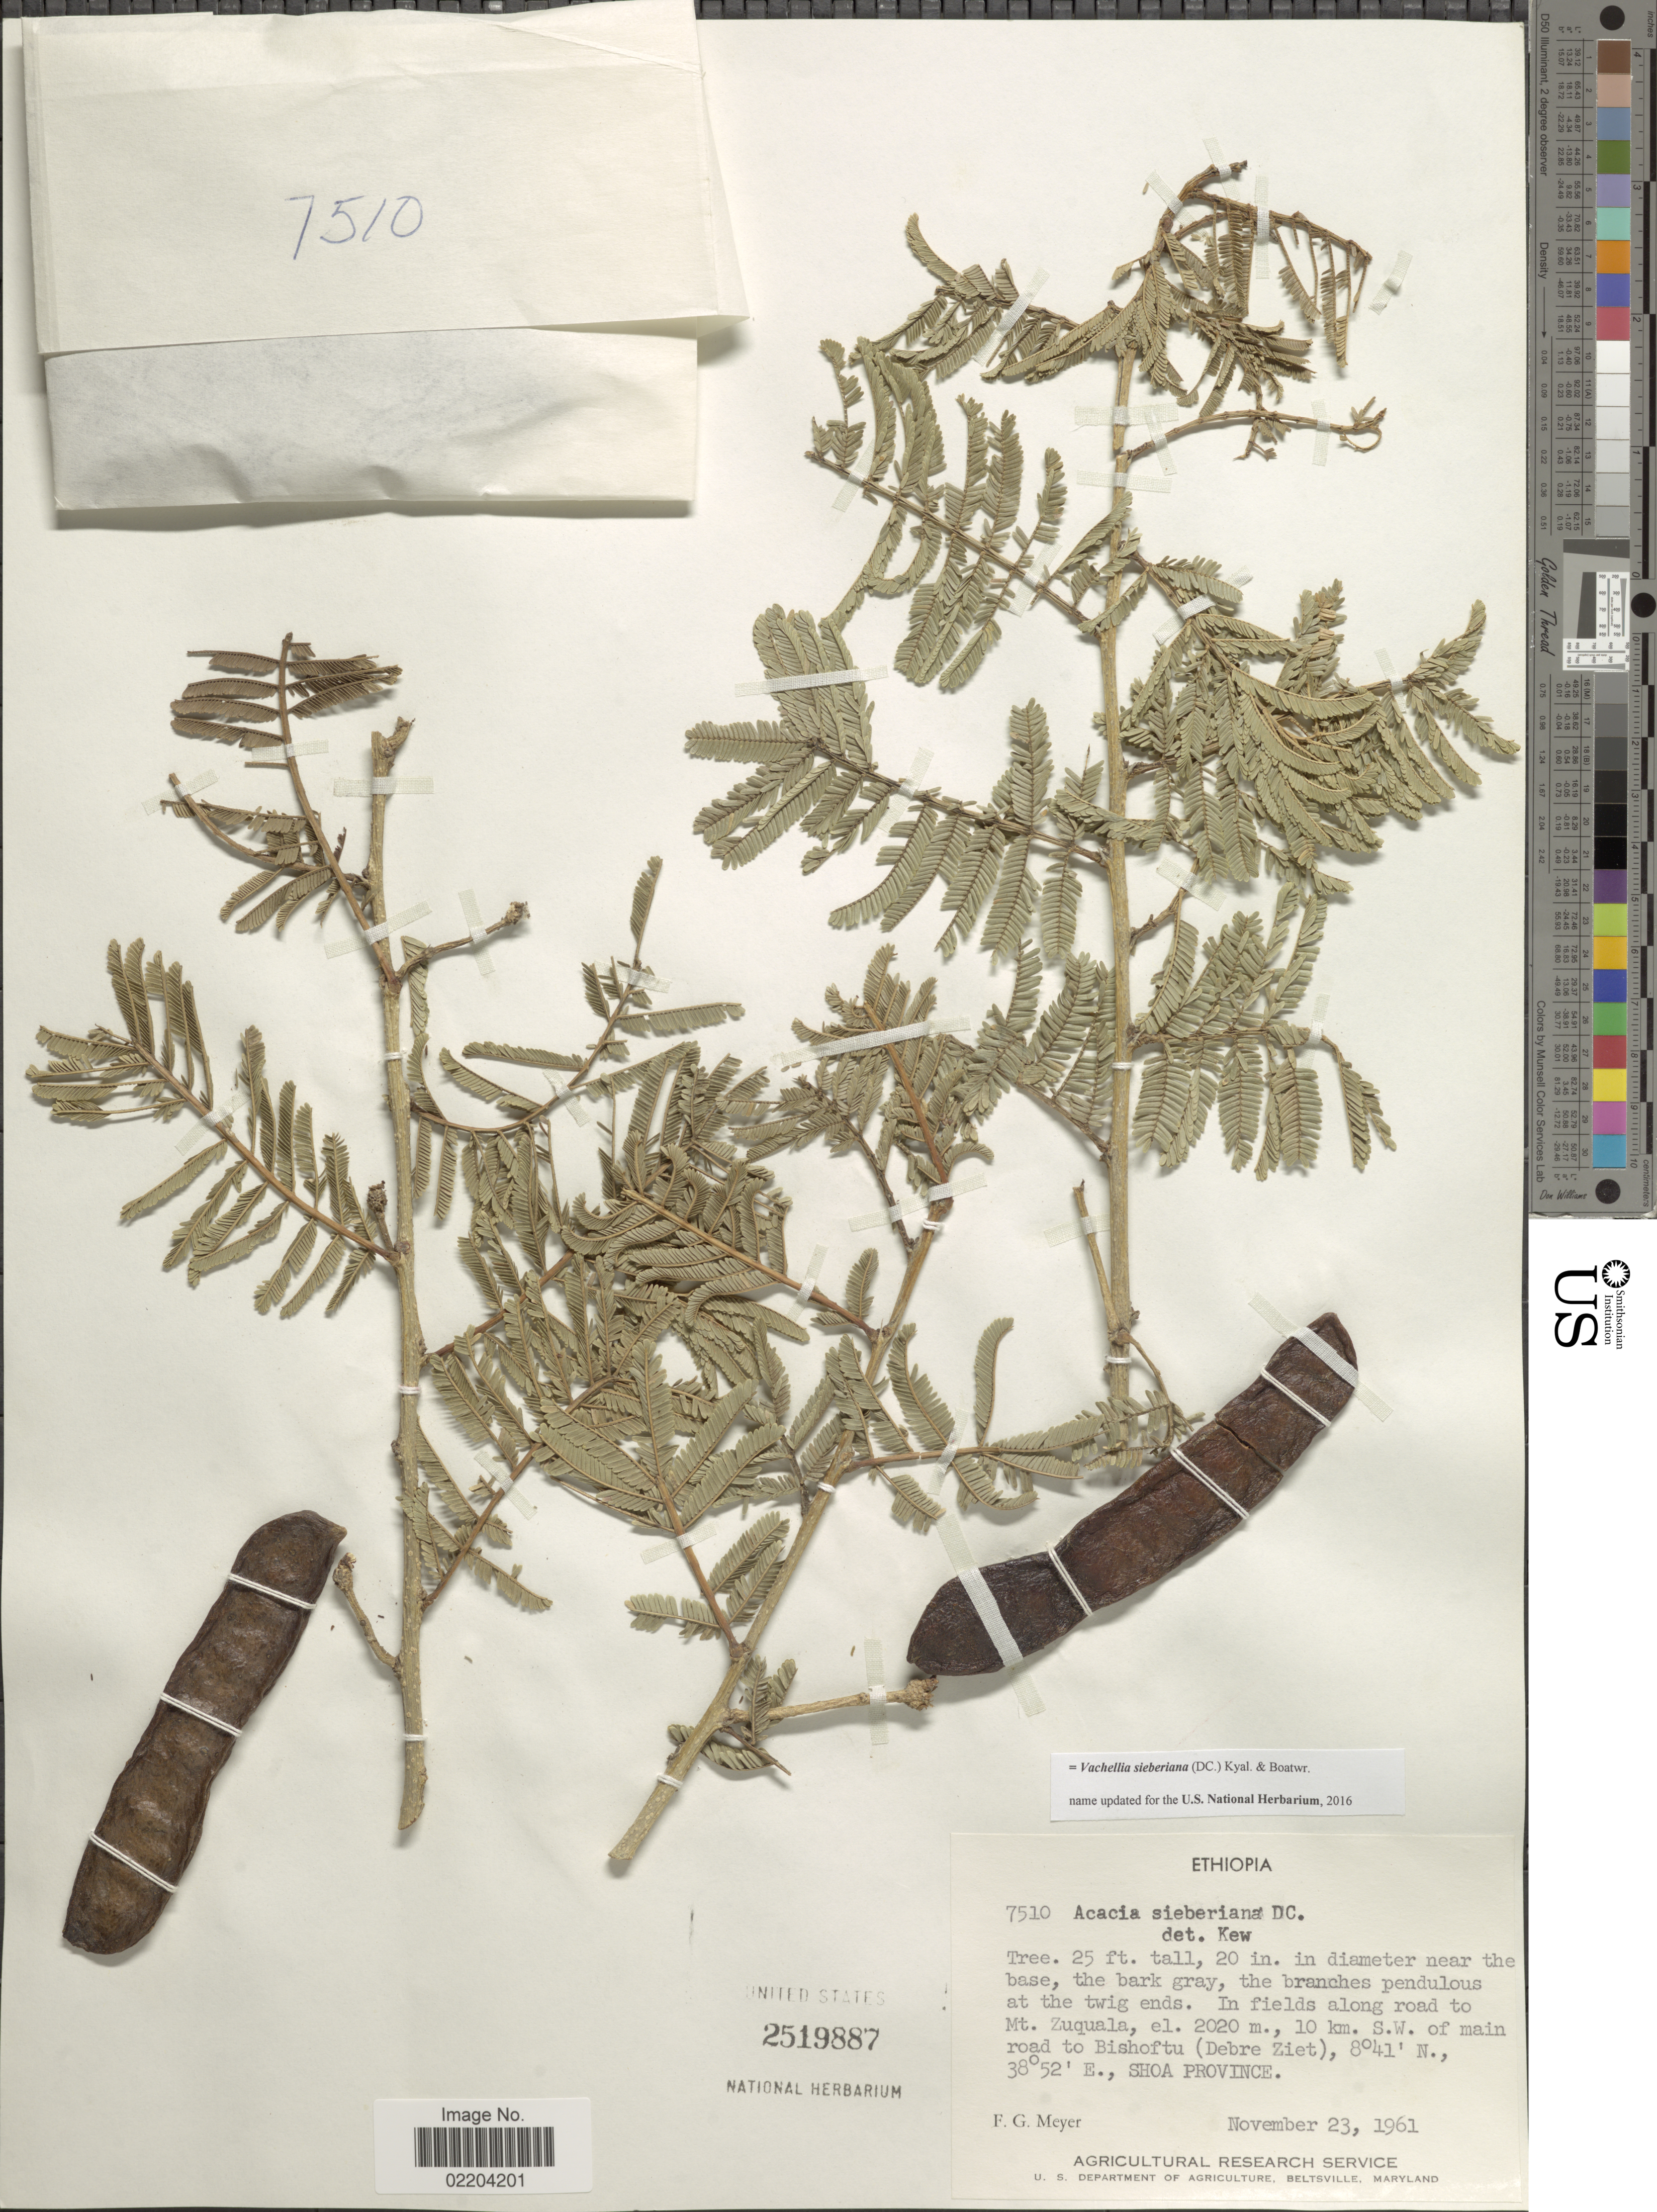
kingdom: Plantae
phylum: Tracheophyta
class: Magnoliopsida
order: Fabales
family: Fabaceae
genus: Vachellia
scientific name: Vachellia sieberiana var. sieberiana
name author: (DC.) Kyal. & Boatwr.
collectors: F. G. Meyer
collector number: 7510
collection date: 1961-11-23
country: Ethiopia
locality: Ethiopia, In fields along road to Mt.Zuquala. 10 km S. W. of main road to Bishoftu (Debre Ziet). Shoa Province.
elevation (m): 2020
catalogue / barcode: US 2519887